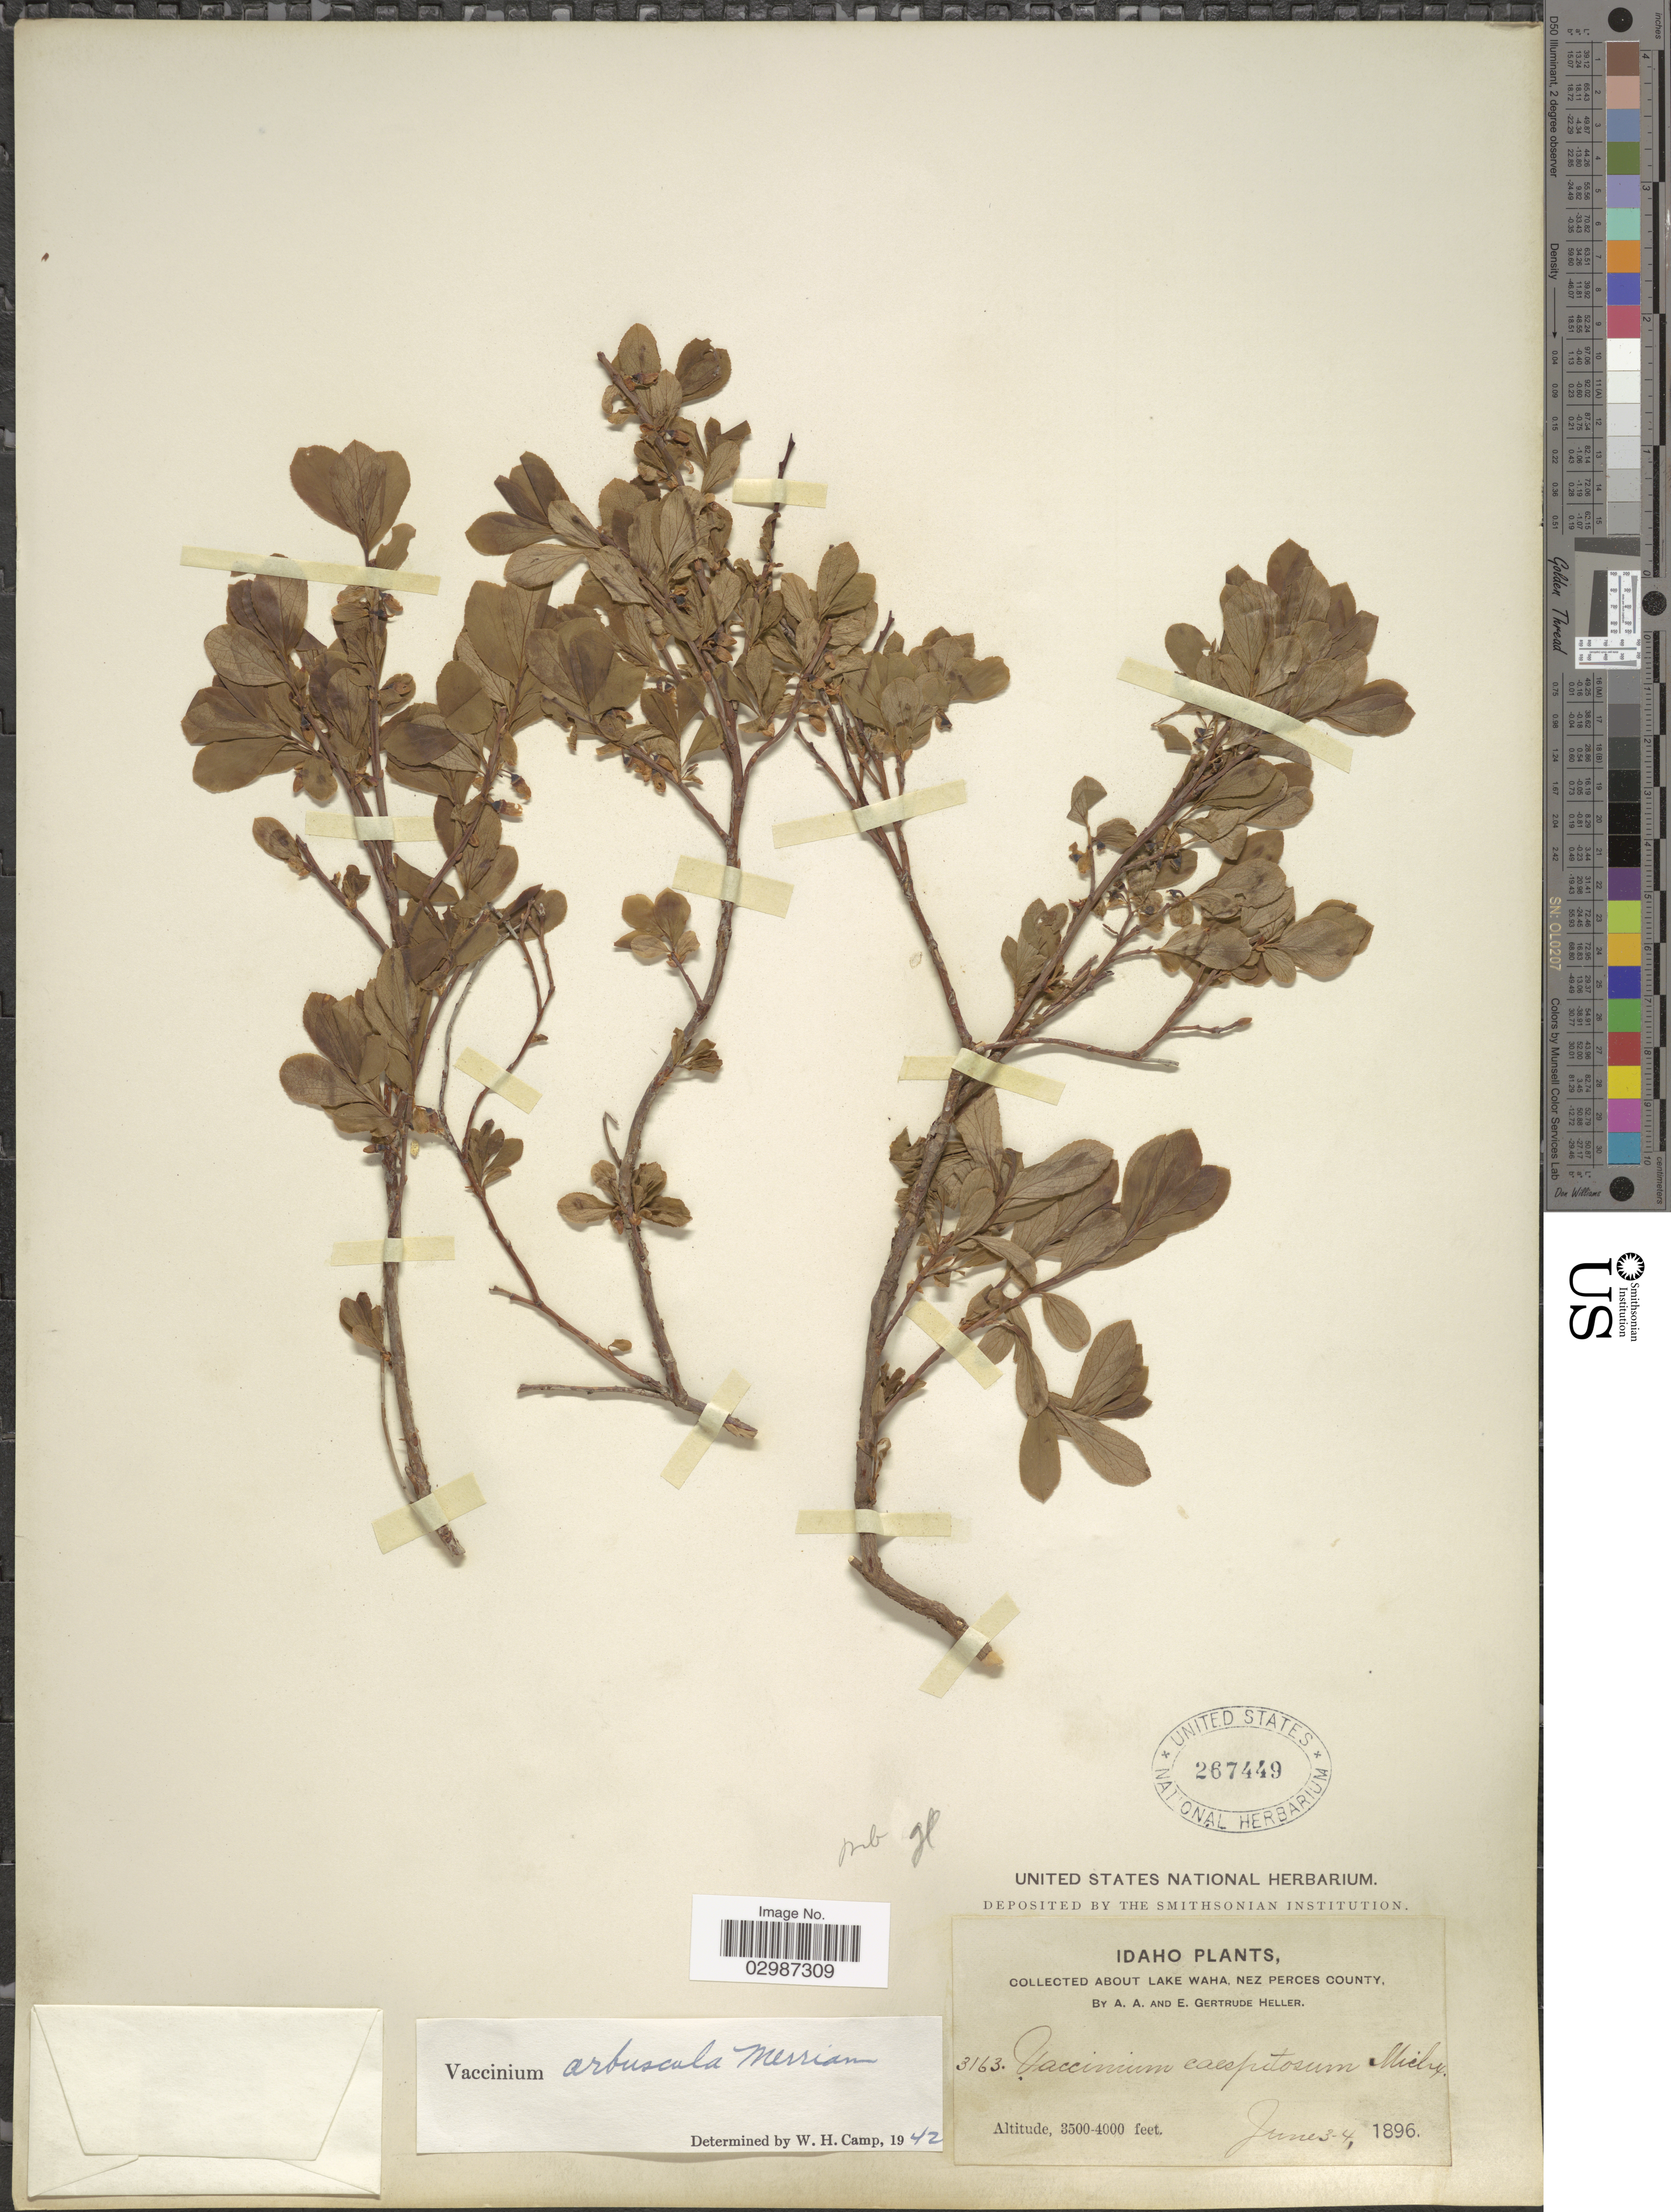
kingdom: Plantae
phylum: Tracheophyta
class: Magnoliopsida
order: Ericales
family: Ericaceae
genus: Vaccinium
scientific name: Vaccinium arbuscula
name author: (A. Gray) Merriam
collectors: A. A. Heller & E. G. Heller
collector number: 3163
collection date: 1896-06-03/1896-06-04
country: United States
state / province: Idaho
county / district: Nez Perce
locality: About Lake Waha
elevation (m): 1067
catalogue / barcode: US 267449